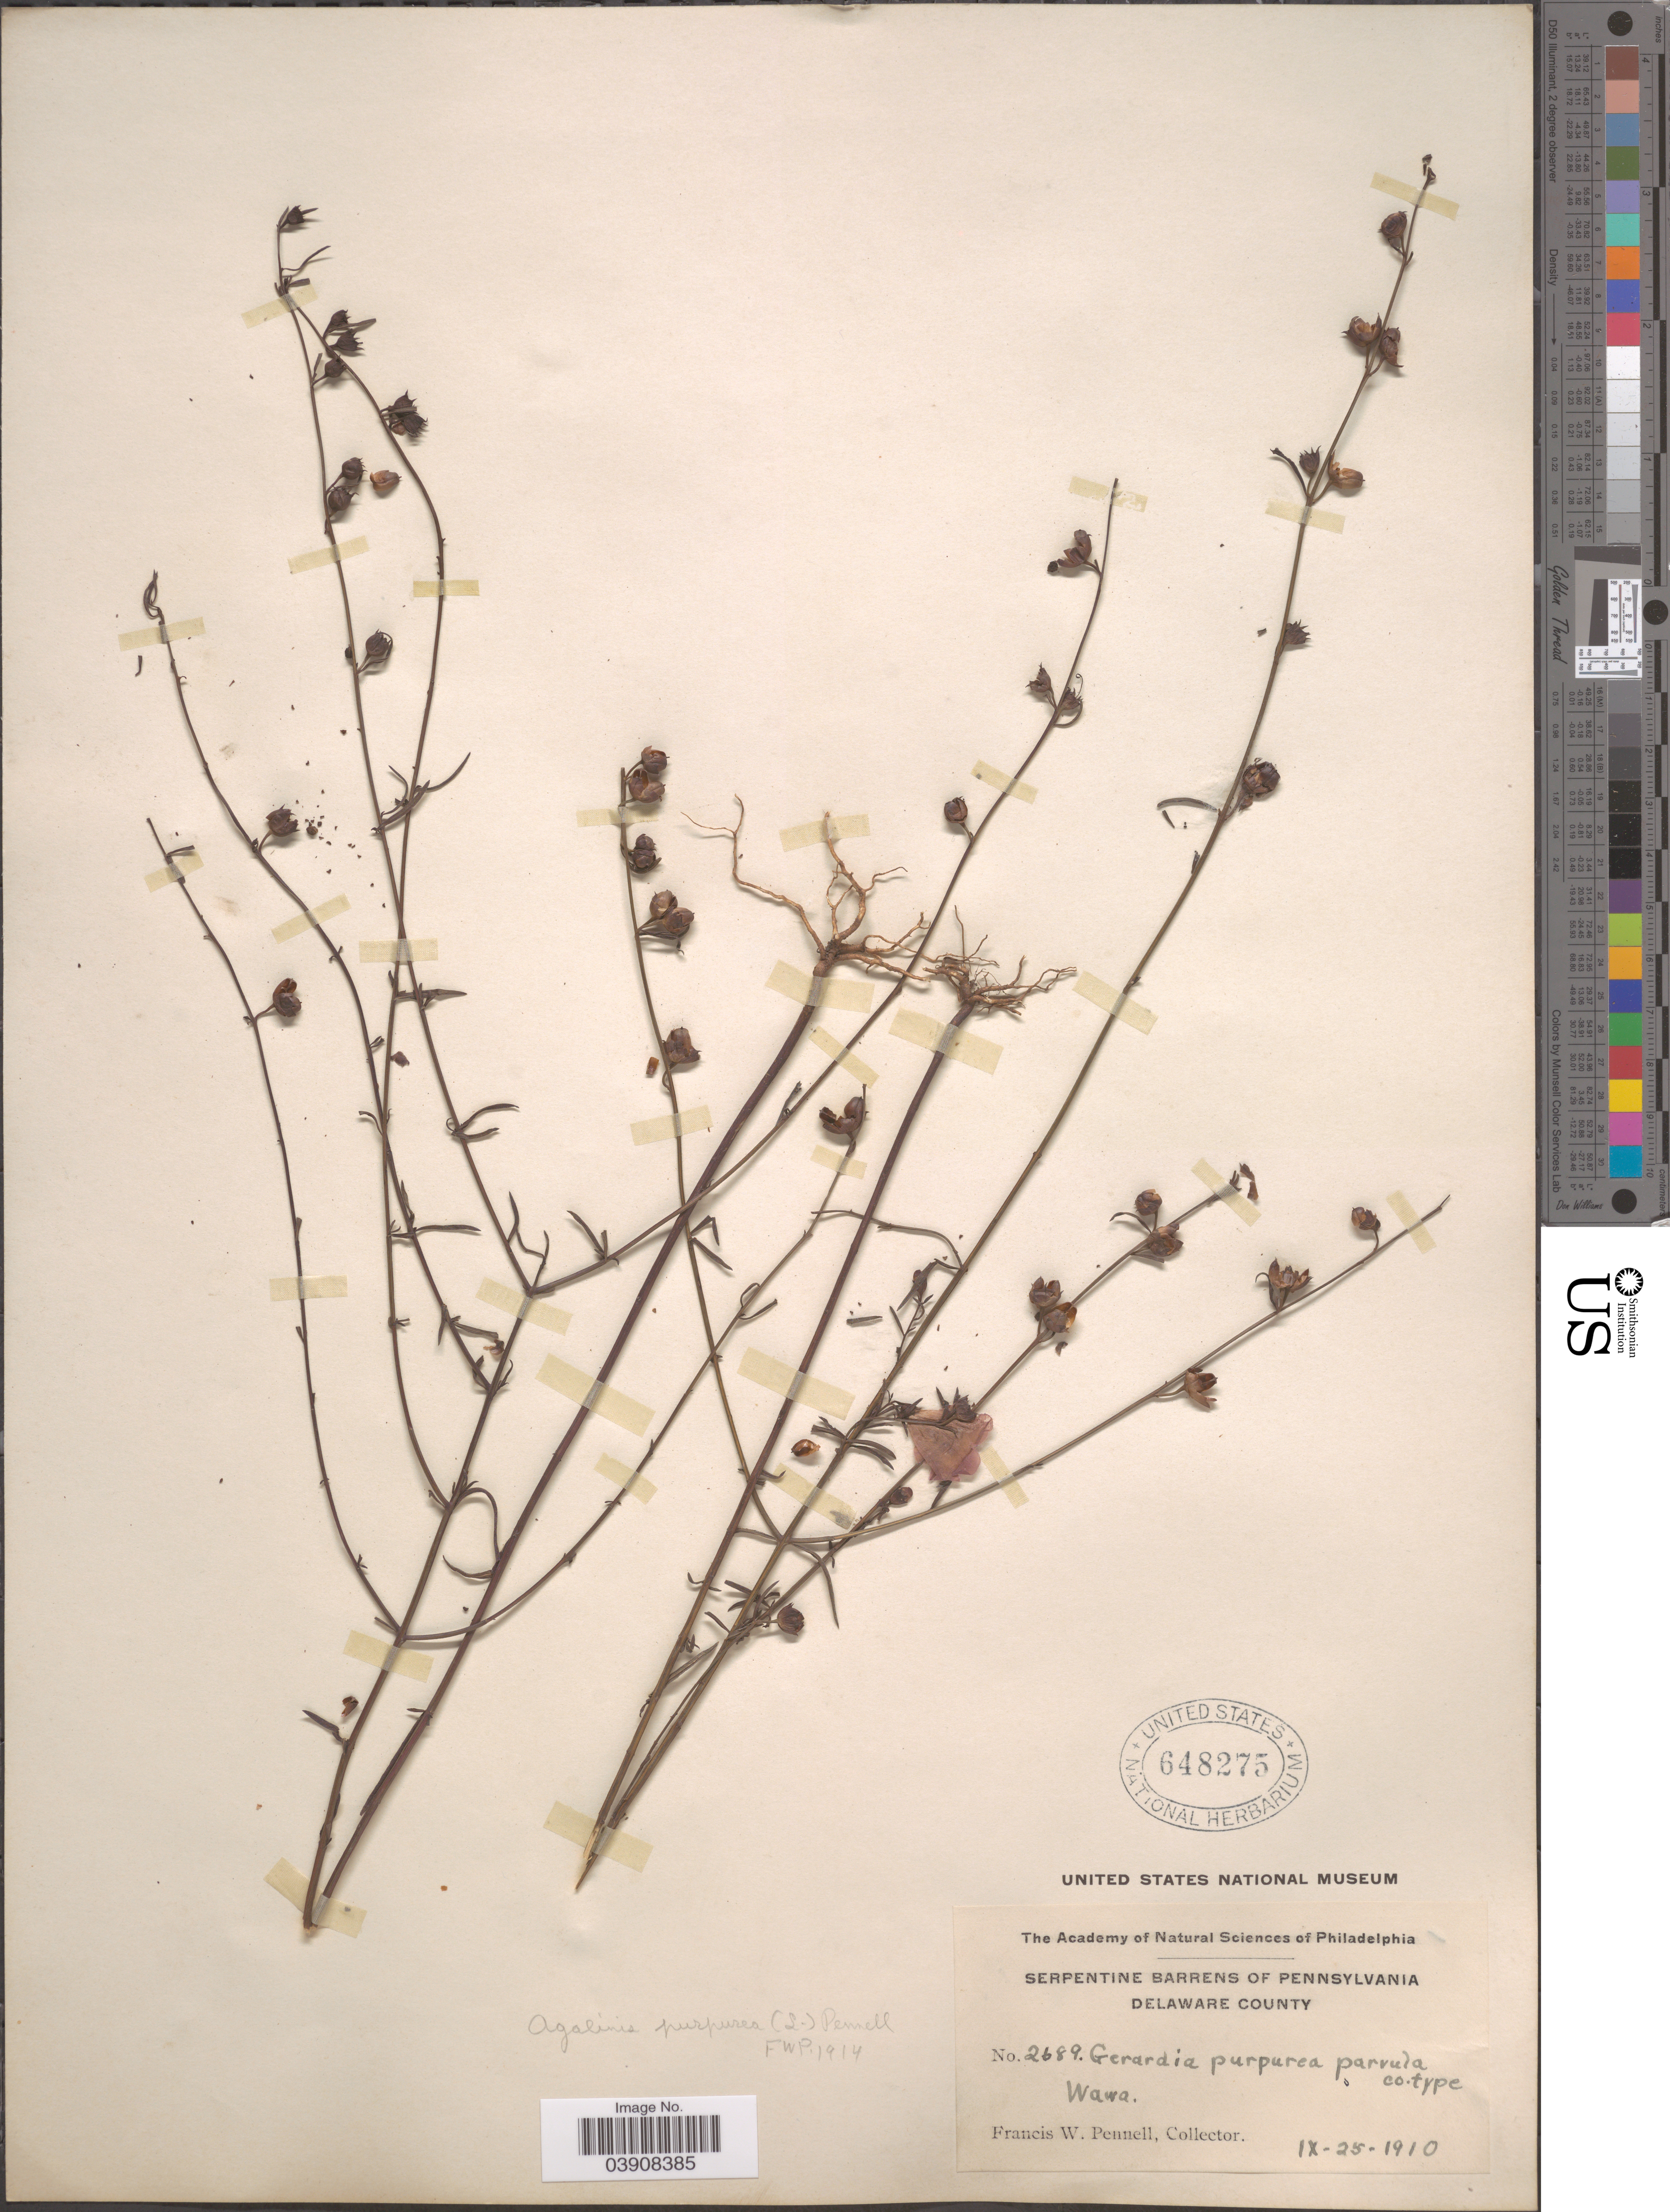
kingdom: Plantae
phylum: Tracheophyta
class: Magnoliopsida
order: Lamiales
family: Orobanchaceae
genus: Agalinis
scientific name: Agalinis purpurea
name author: (L.) Pennell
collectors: F. W. Pennell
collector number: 2689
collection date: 1910-09-25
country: United States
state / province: Pennsylvania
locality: Serpentine Barrens of Pennsylvania. Delaware County. Wawa.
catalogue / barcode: US 648275